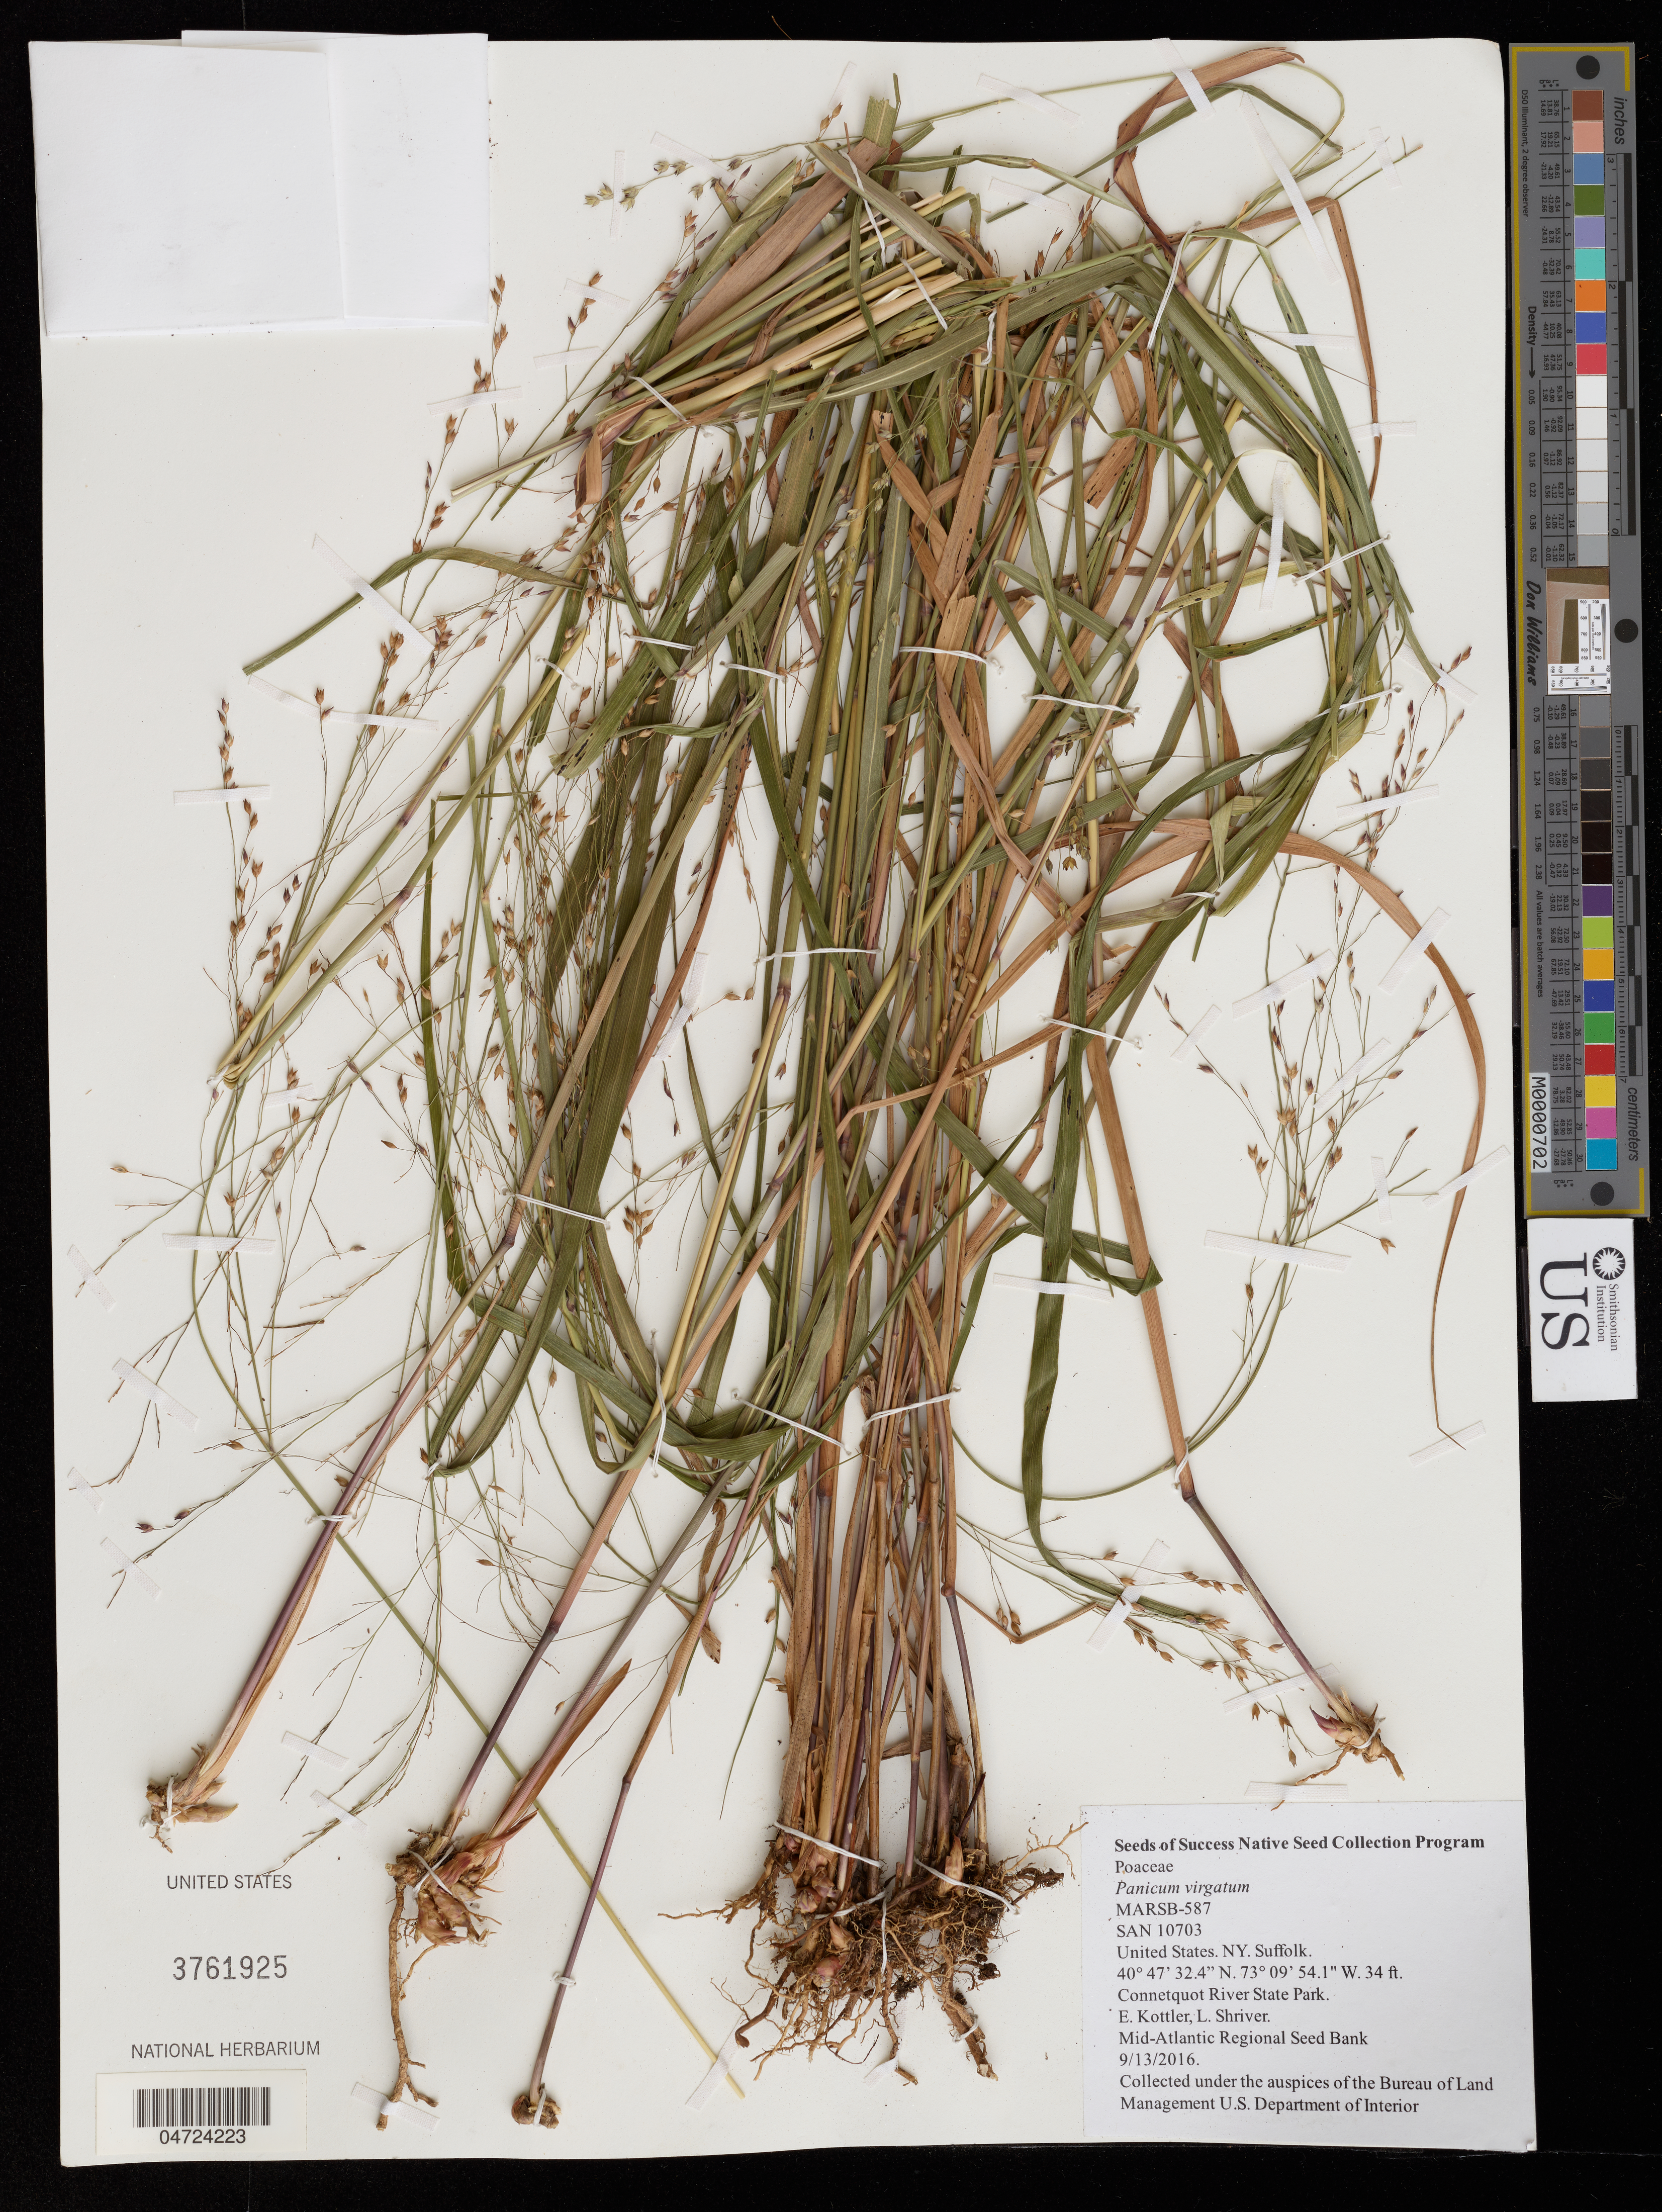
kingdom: Plantae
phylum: Tracheophyta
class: Liliopsida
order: Poales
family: Poaceae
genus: Panicum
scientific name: Panicum virgatum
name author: L.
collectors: E. Kottler & L. Shriver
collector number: MARSB-587/SAN10703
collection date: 2016-09-13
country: United States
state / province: New York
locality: Suffolk. Connetquot River State Park.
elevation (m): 10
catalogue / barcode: US 3761925